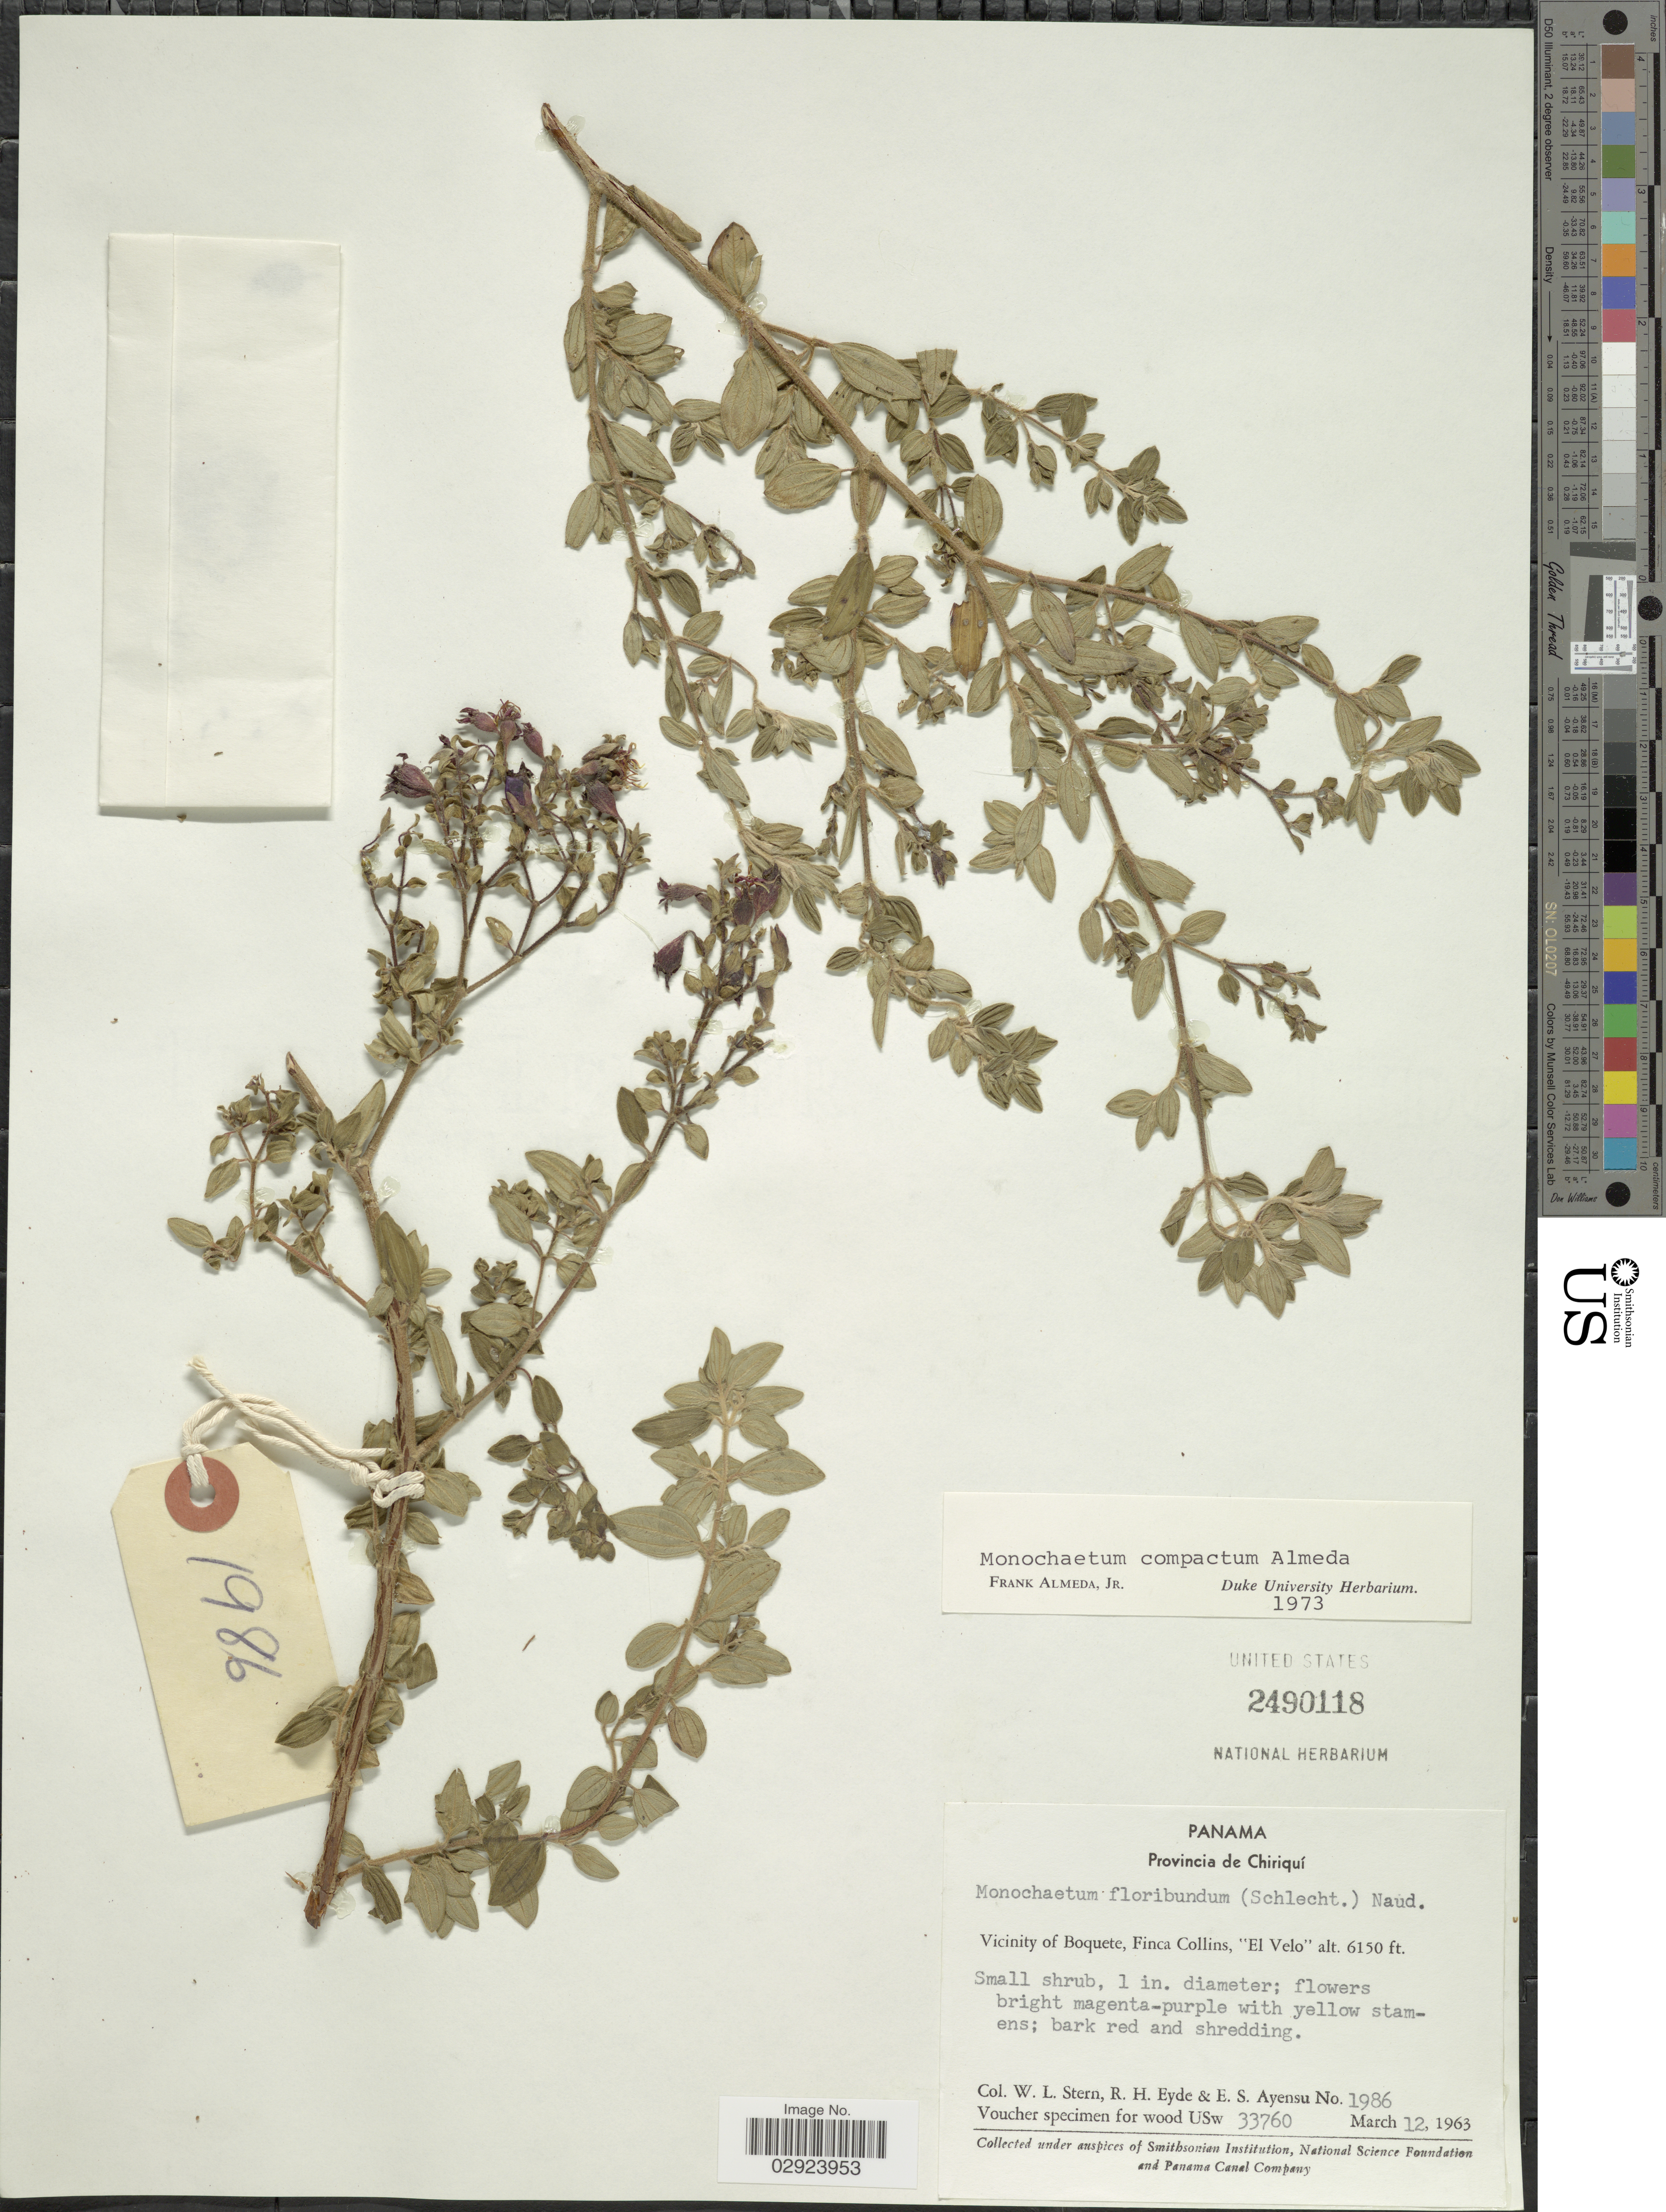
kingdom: Plantae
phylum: Tracheophyta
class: Magnoliopsida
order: Myrtales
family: Melastomataceae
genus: Monochaetum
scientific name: Monochaetum compactum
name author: Almeda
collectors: W. L. Stern, R. H. Eyde & E. S. Ayensu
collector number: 1986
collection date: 1963-03-12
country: Panama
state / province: Chiriqui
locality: Vicinity of Boquete, Finca Collins, "El Velo".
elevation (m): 1875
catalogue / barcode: US 2490118